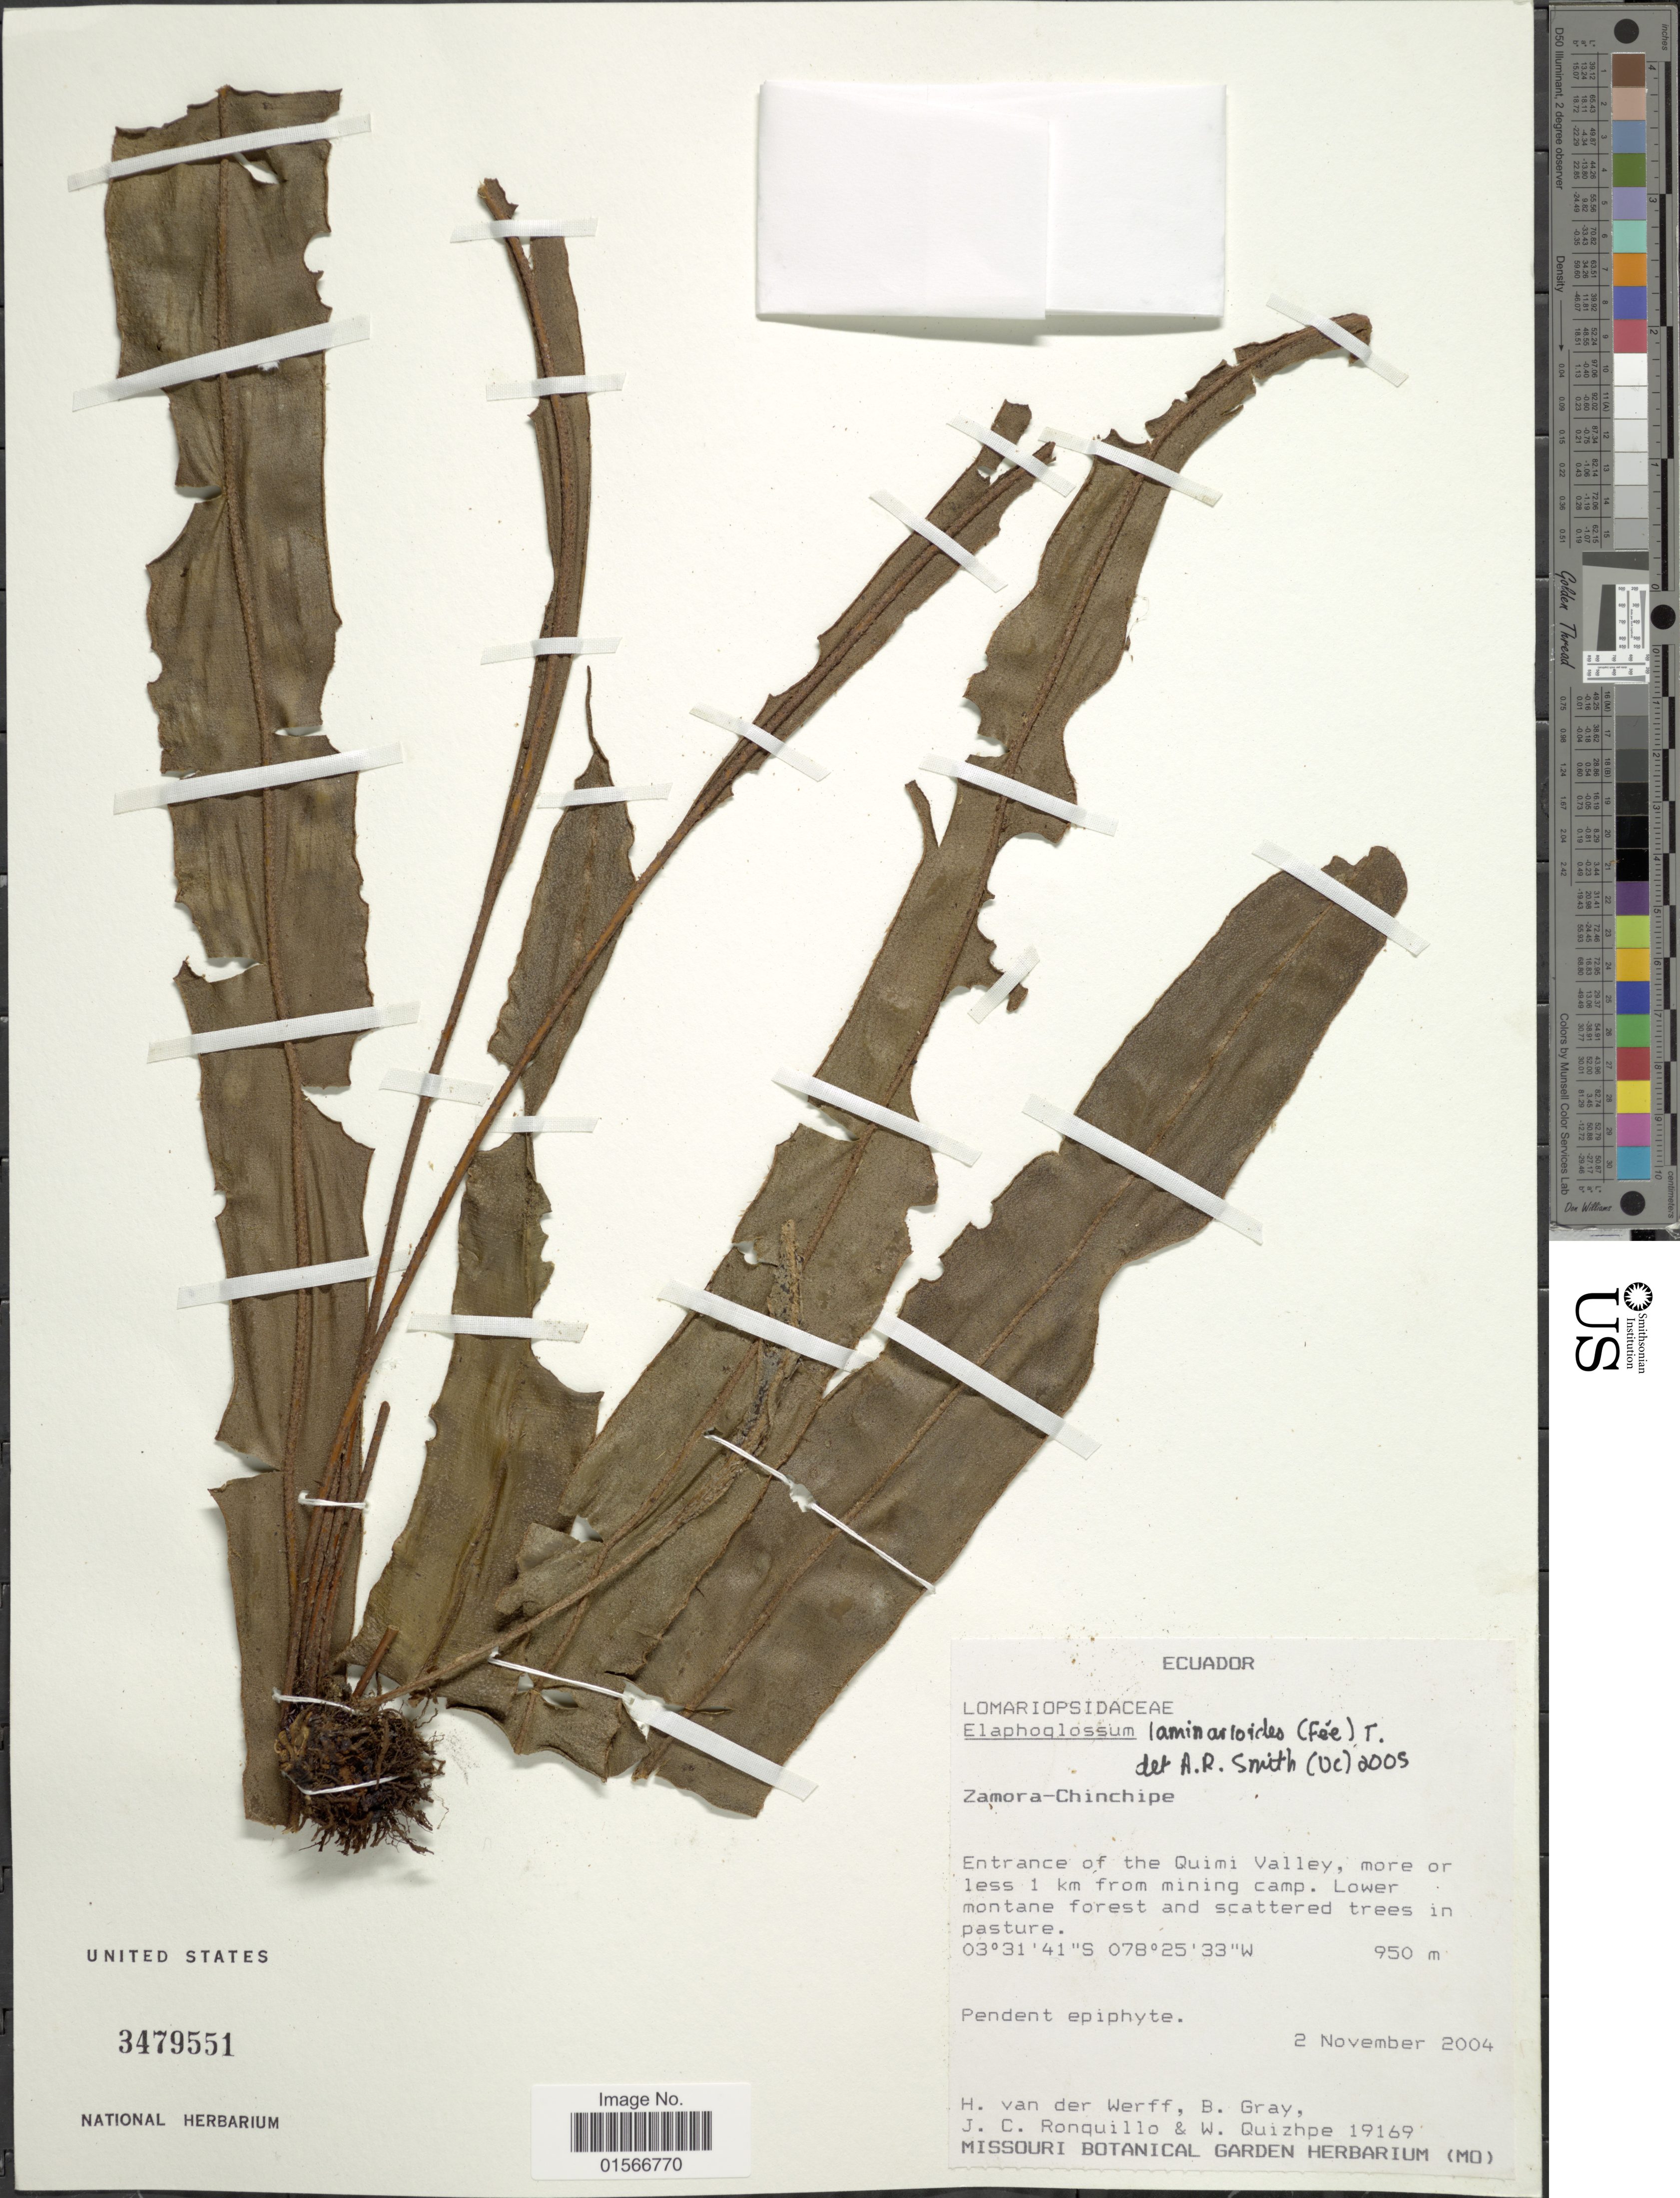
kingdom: Plantae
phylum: Tracheophyta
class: Polypodiopsida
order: Polypodiales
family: Dryopteridaceae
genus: Elaphoglossum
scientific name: Elaphoglossum laminarioides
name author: (Bory ex Fée) T. Moore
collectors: H. van der Werff, B. Gray, J. Ronquillo & W. Quizhpe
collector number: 19169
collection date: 2004-11-02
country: Ecuador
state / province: Zamora-Chinchipe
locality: Entrance of the Quimi Valley, more or less 1 km from mining camp. Lower montane forest and scattered trees in pasture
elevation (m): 950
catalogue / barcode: US 3479551